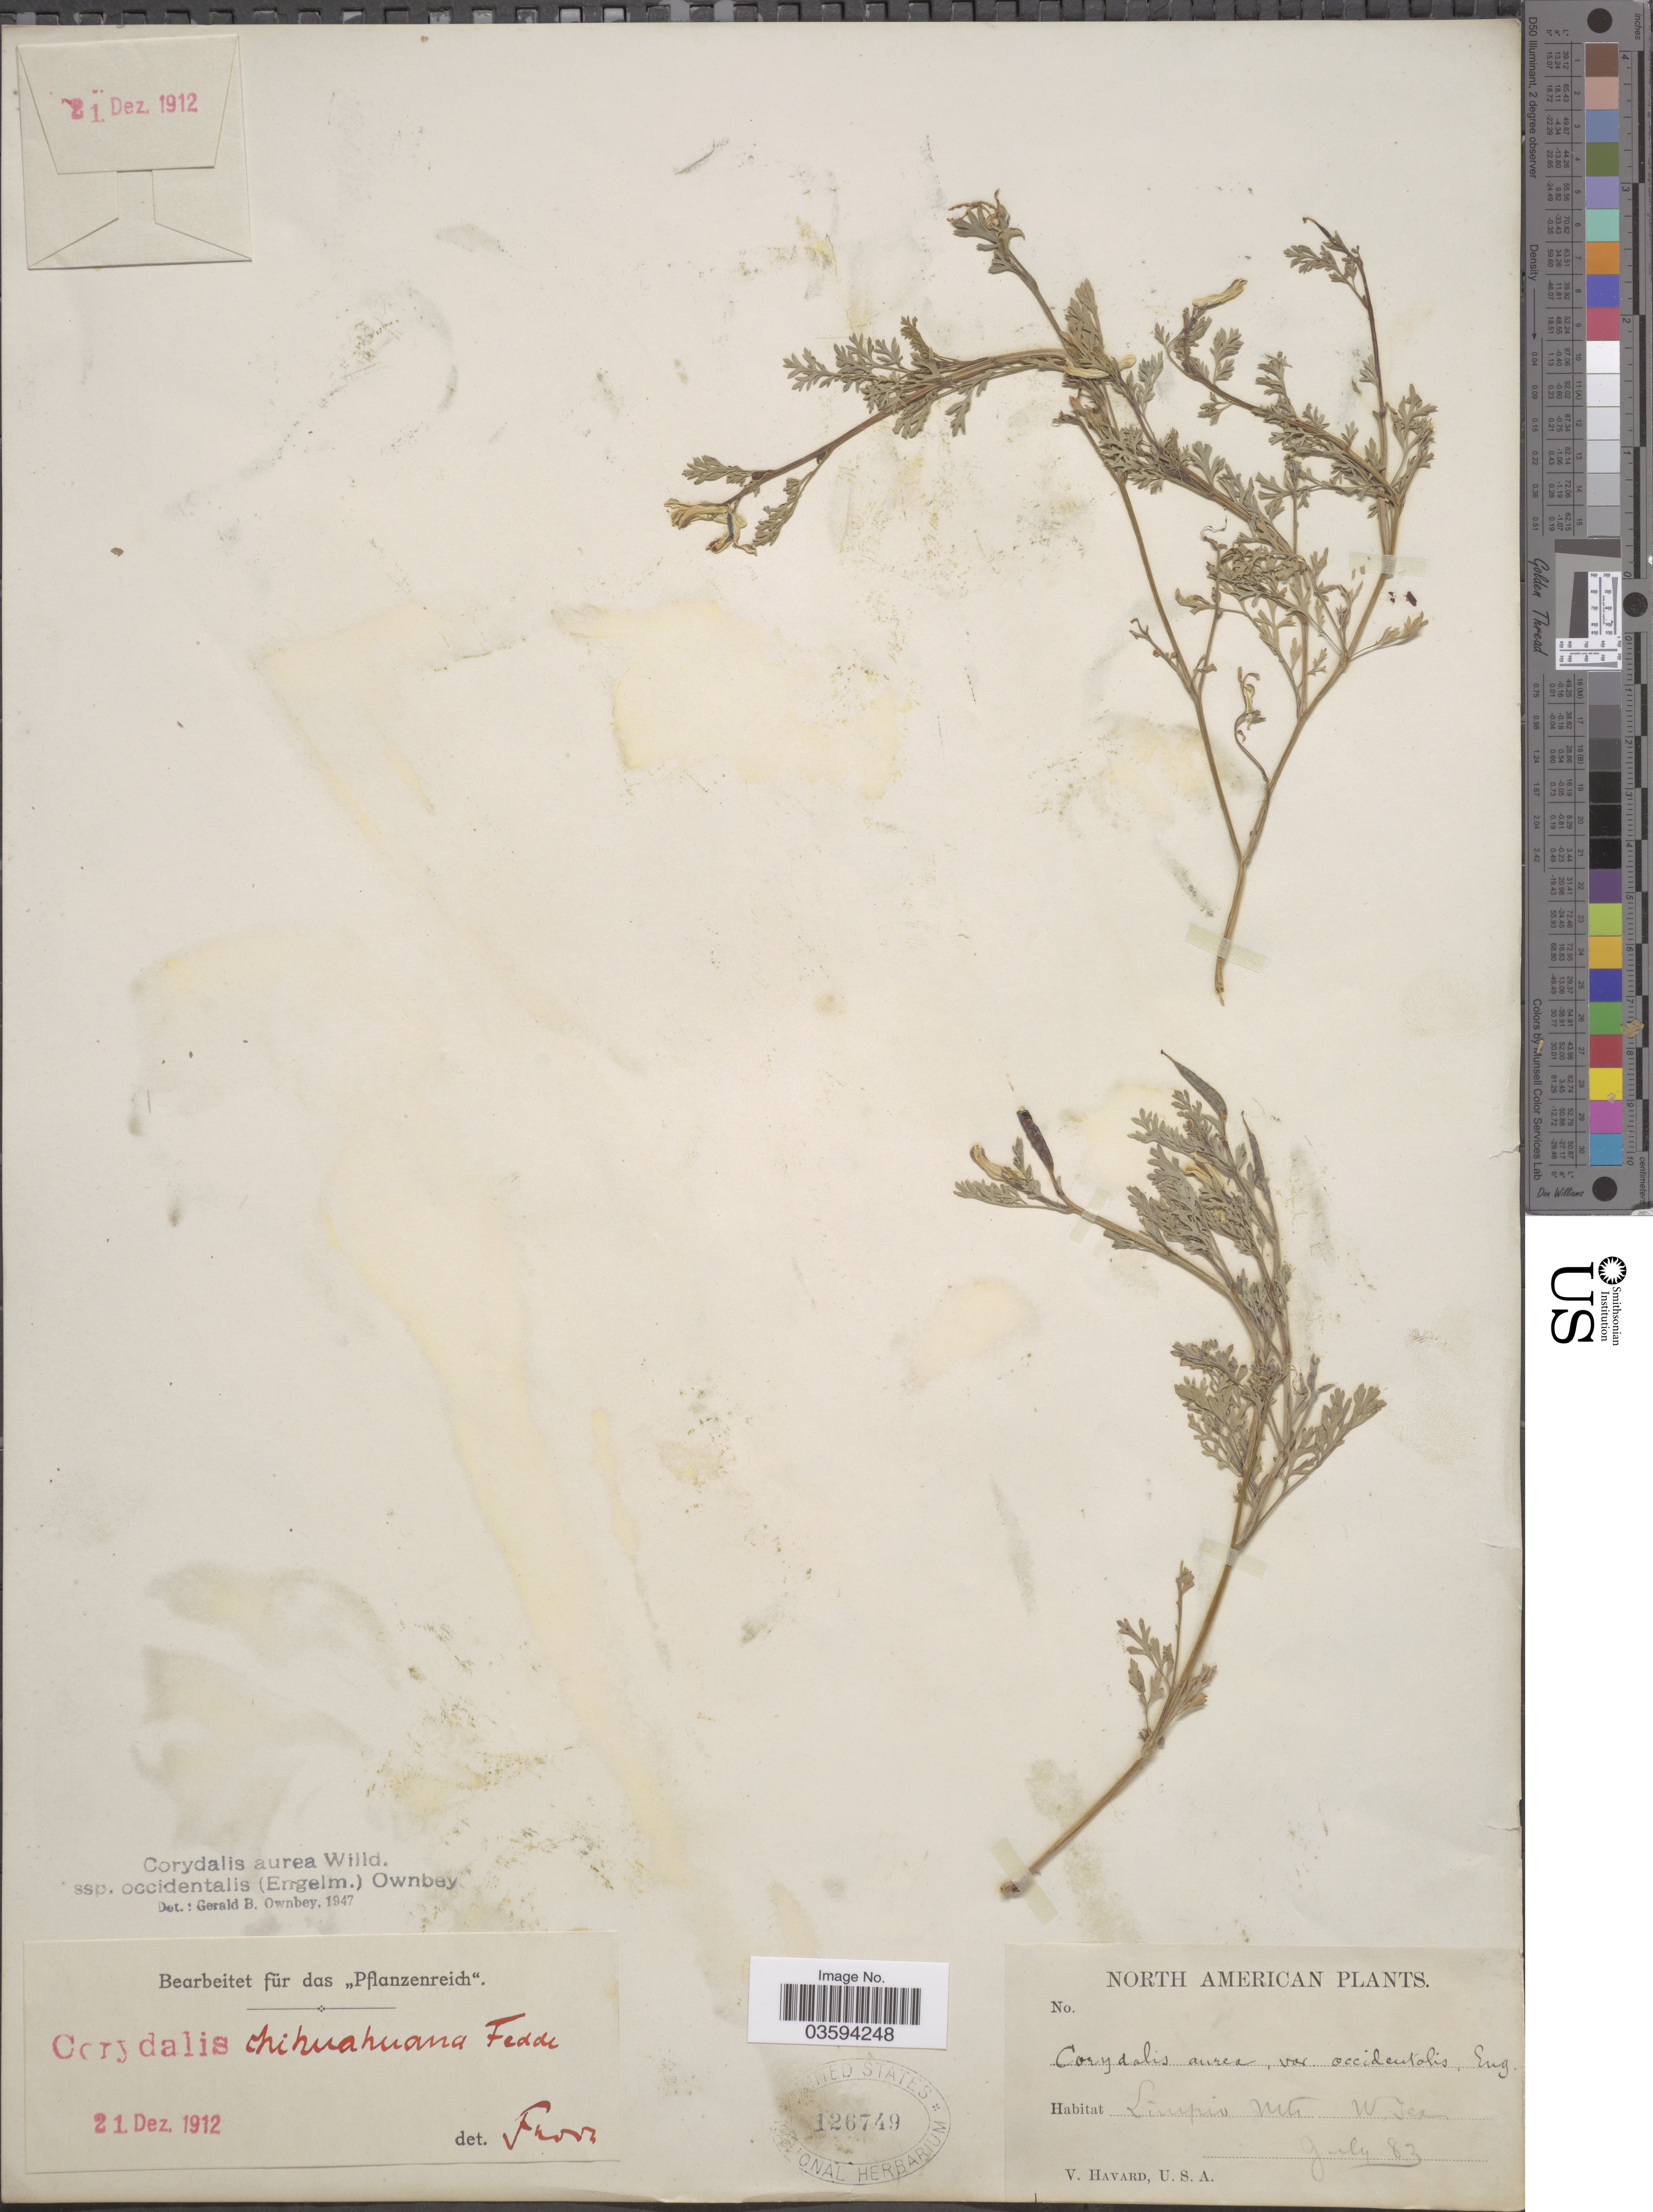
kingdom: Plantae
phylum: Tracheophyta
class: Magnoliopsida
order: Ranunculales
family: Papaveraceae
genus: Corydalis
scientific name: Corydalis aurea subsp. occidentalis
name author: Willd.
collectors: V. Havard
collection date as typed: Transcribed d/m/y: /7/83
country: United States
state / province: Texas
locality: Limpio Mts. W. Tex.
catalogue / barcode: US 126749